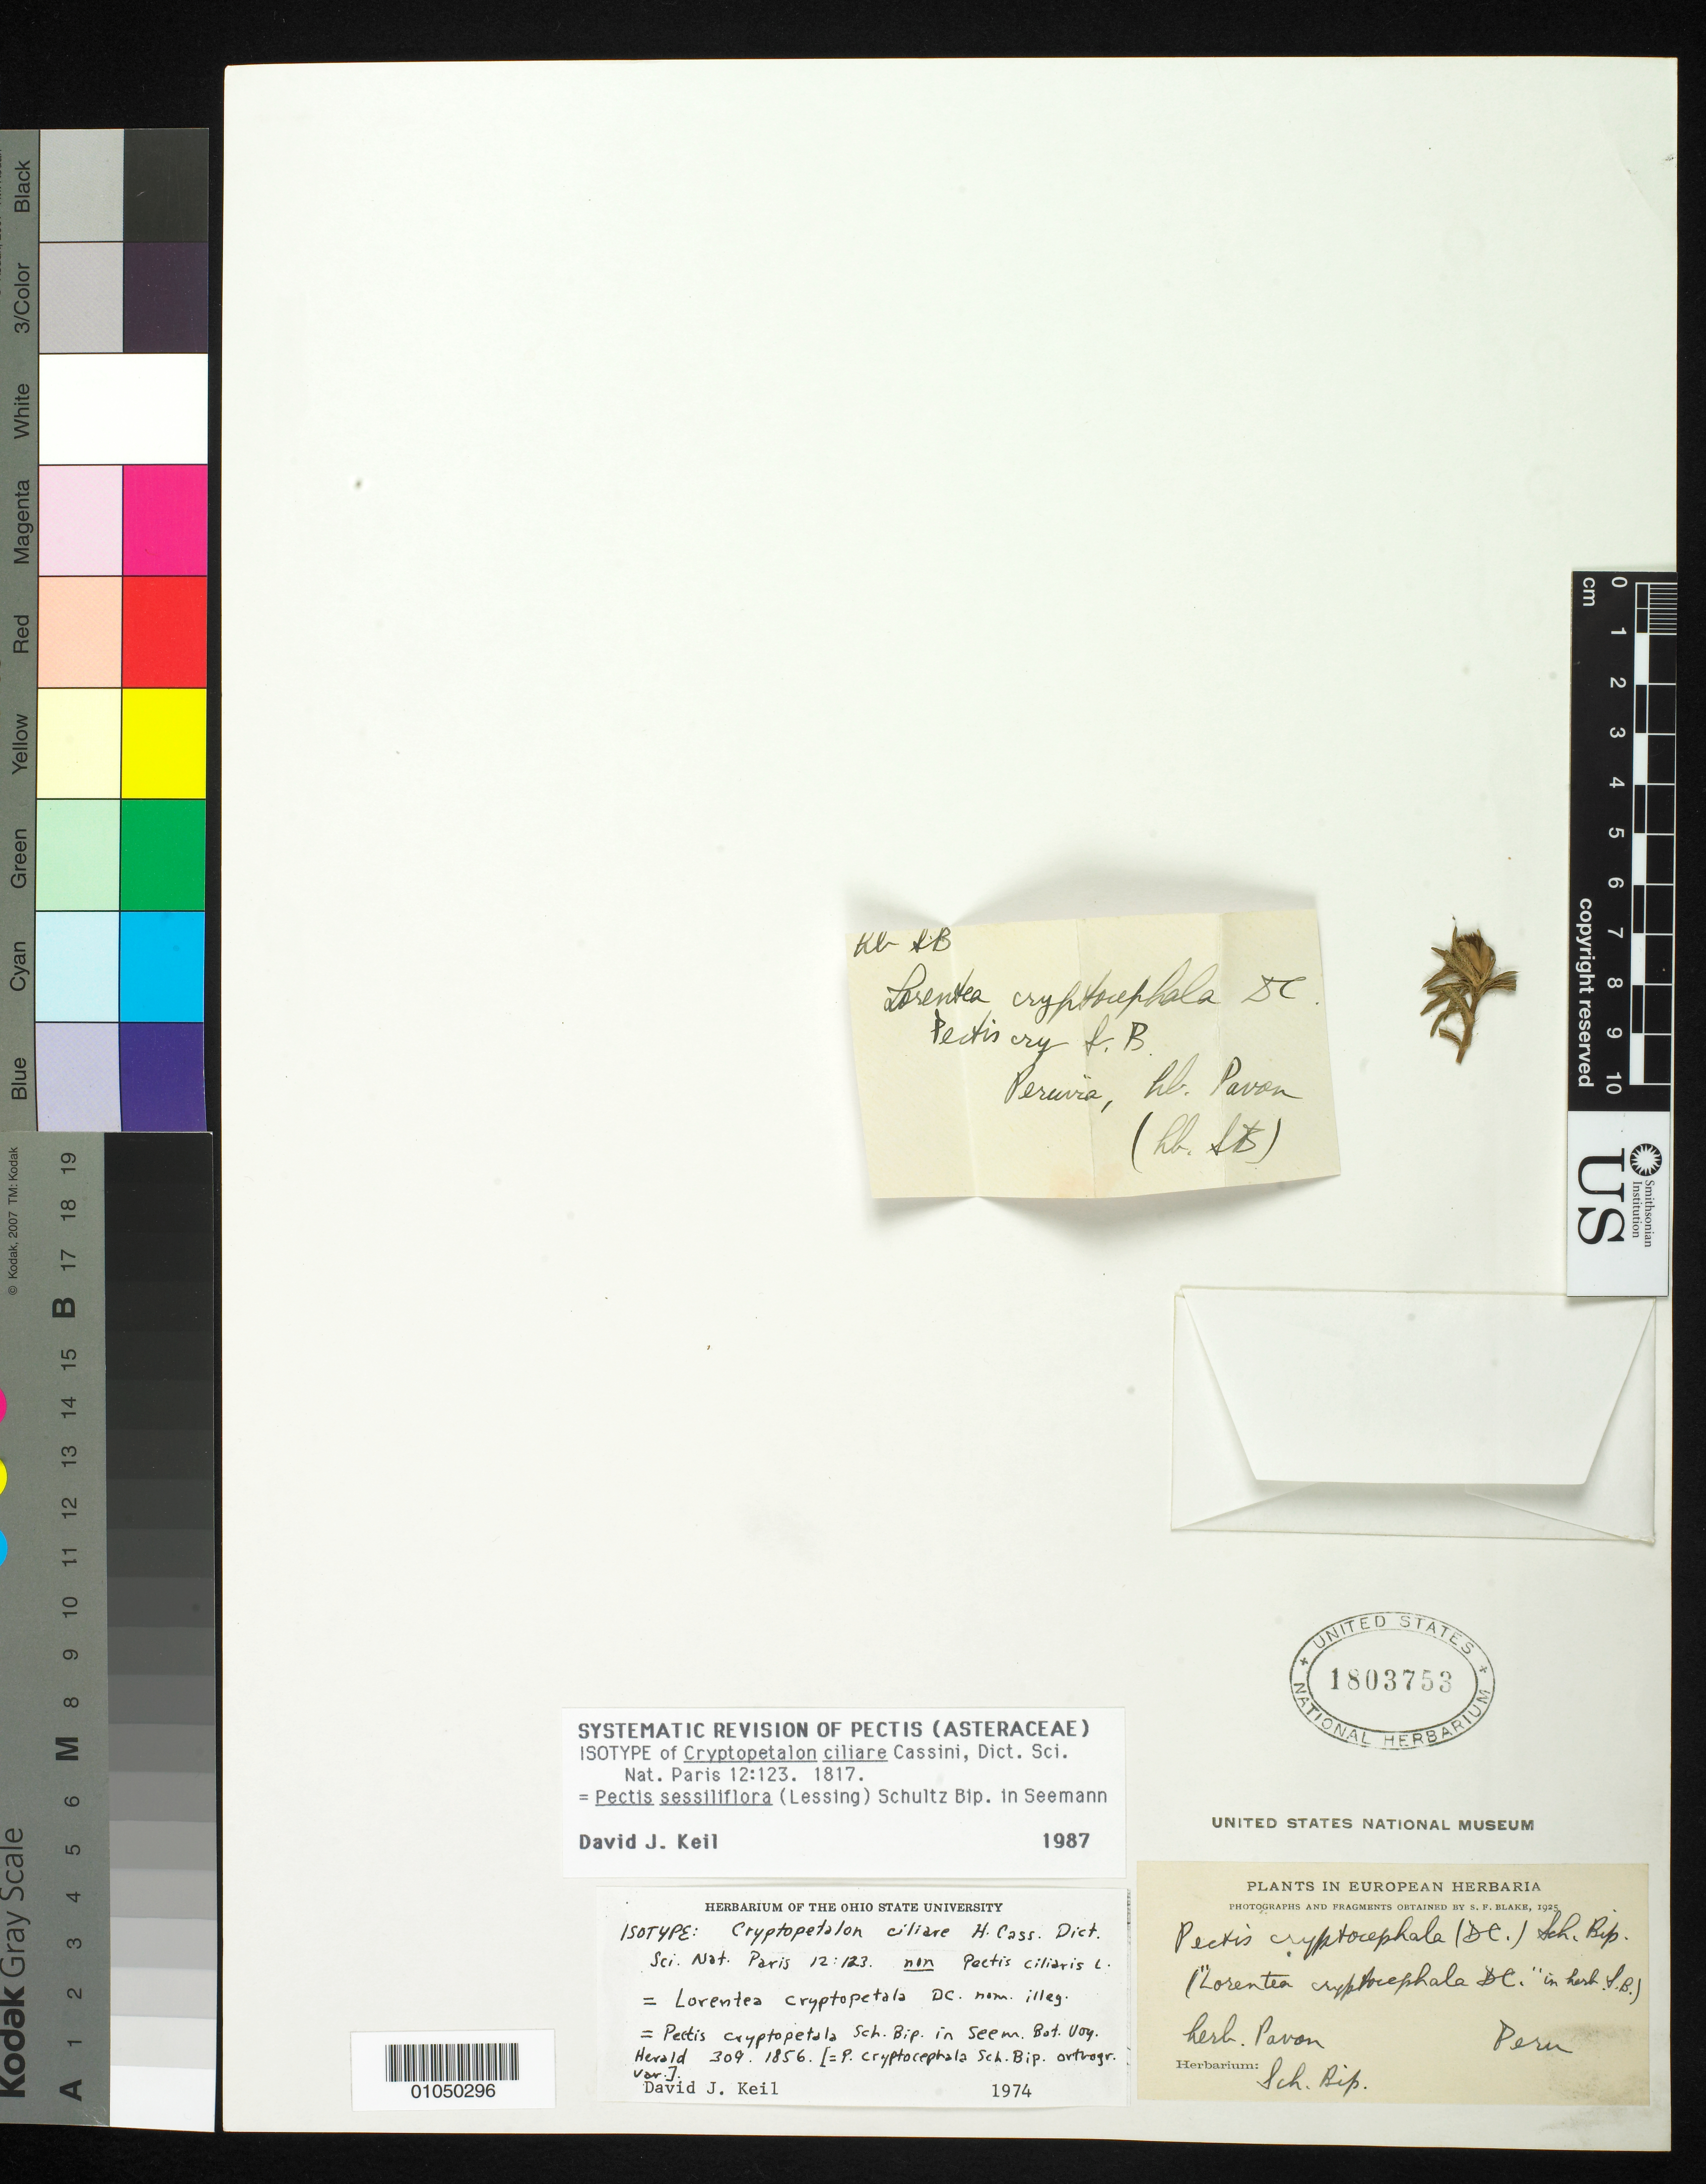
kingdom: Plantae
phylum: Tracheophyta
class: Magnoliopsida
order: Asterales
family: Asteraceae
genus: Cryptopetalon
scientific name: Cryptopetalon ciliare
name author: Cass.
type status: Isotype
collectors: J. Jussieu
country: Peru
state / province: San Martín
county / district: Mariscal Cáceres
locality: Rio Huallaga, margen Derecha del; Balsa Probana; dtto. Tocache Nuevo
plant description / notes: Fragmentary material of type specimen ex herb. Pavon.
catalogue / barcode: US 1803753